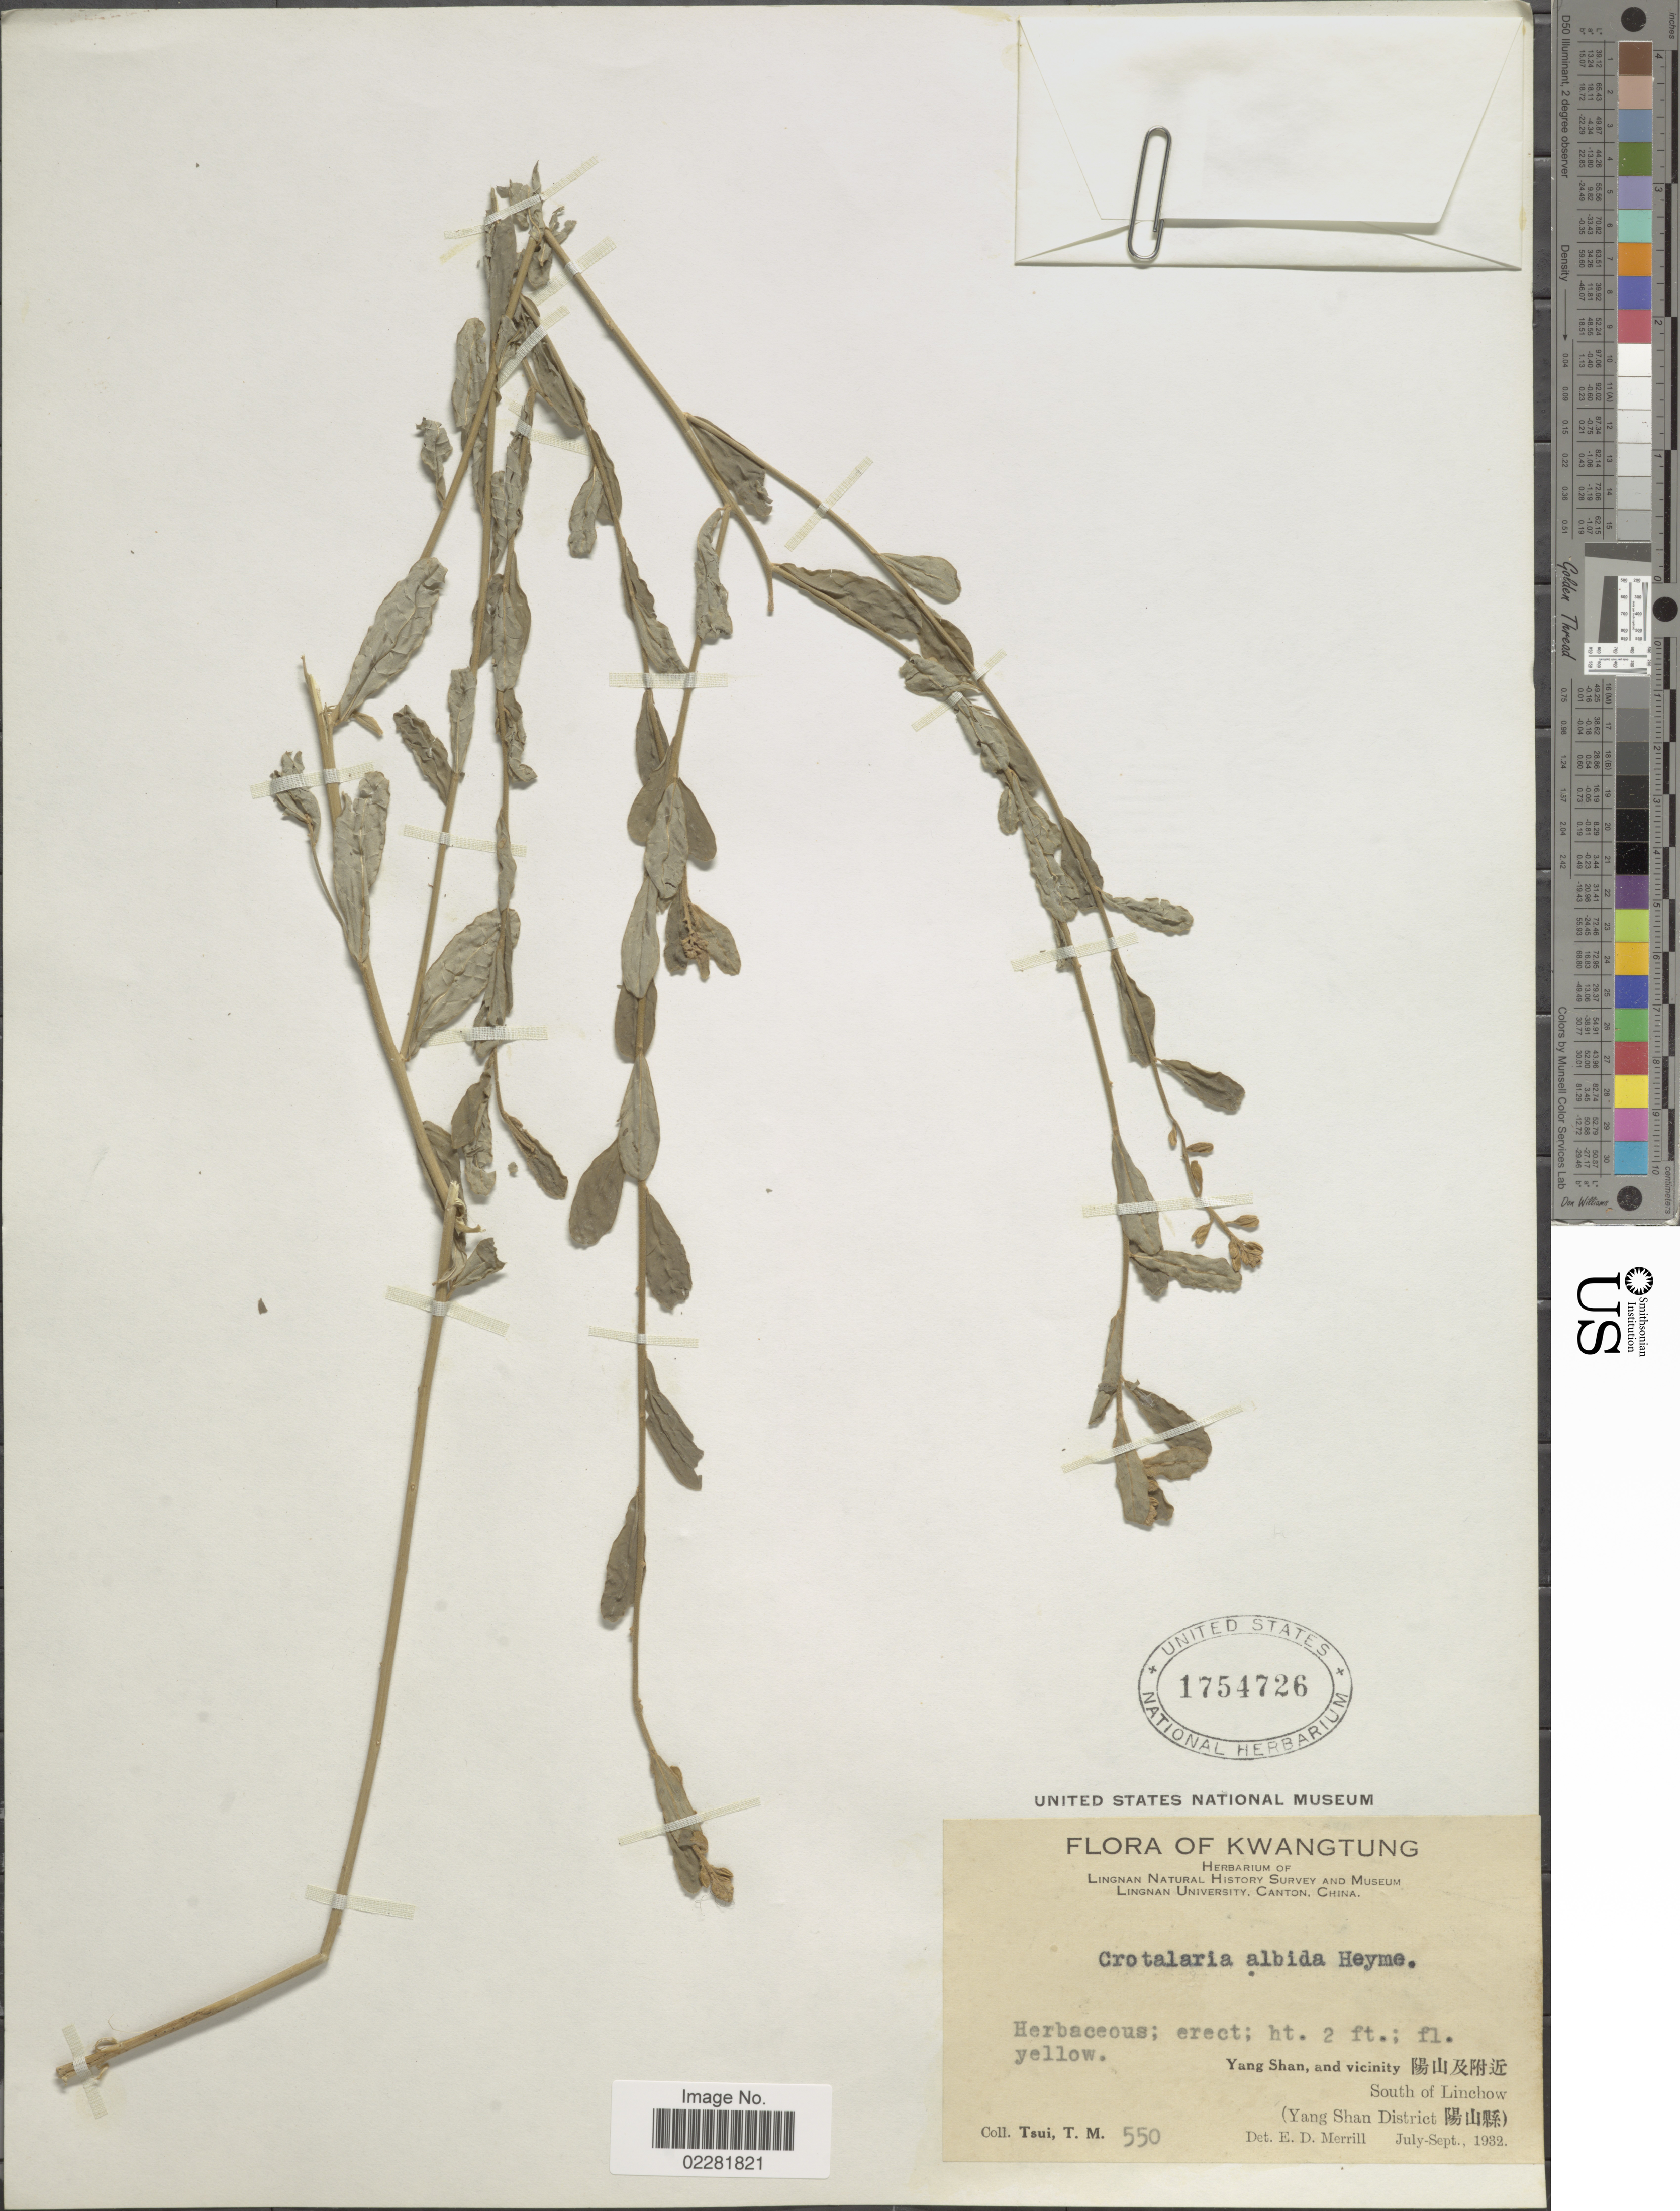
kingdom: Plantae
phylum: Tracheophyta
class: Magnoliopsida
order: Fabales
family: Fabaceae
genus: Crotalaria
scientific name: Crotalaria albida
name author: B. Heyne ex Roth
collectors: T. Tsui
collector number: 550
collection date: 1932-07/1932-09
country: China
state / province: Guangdong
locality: Kwangtung, Yang Shan, and vicinity, South of Linchow (Yang Shan District)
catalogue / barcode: US 1754726